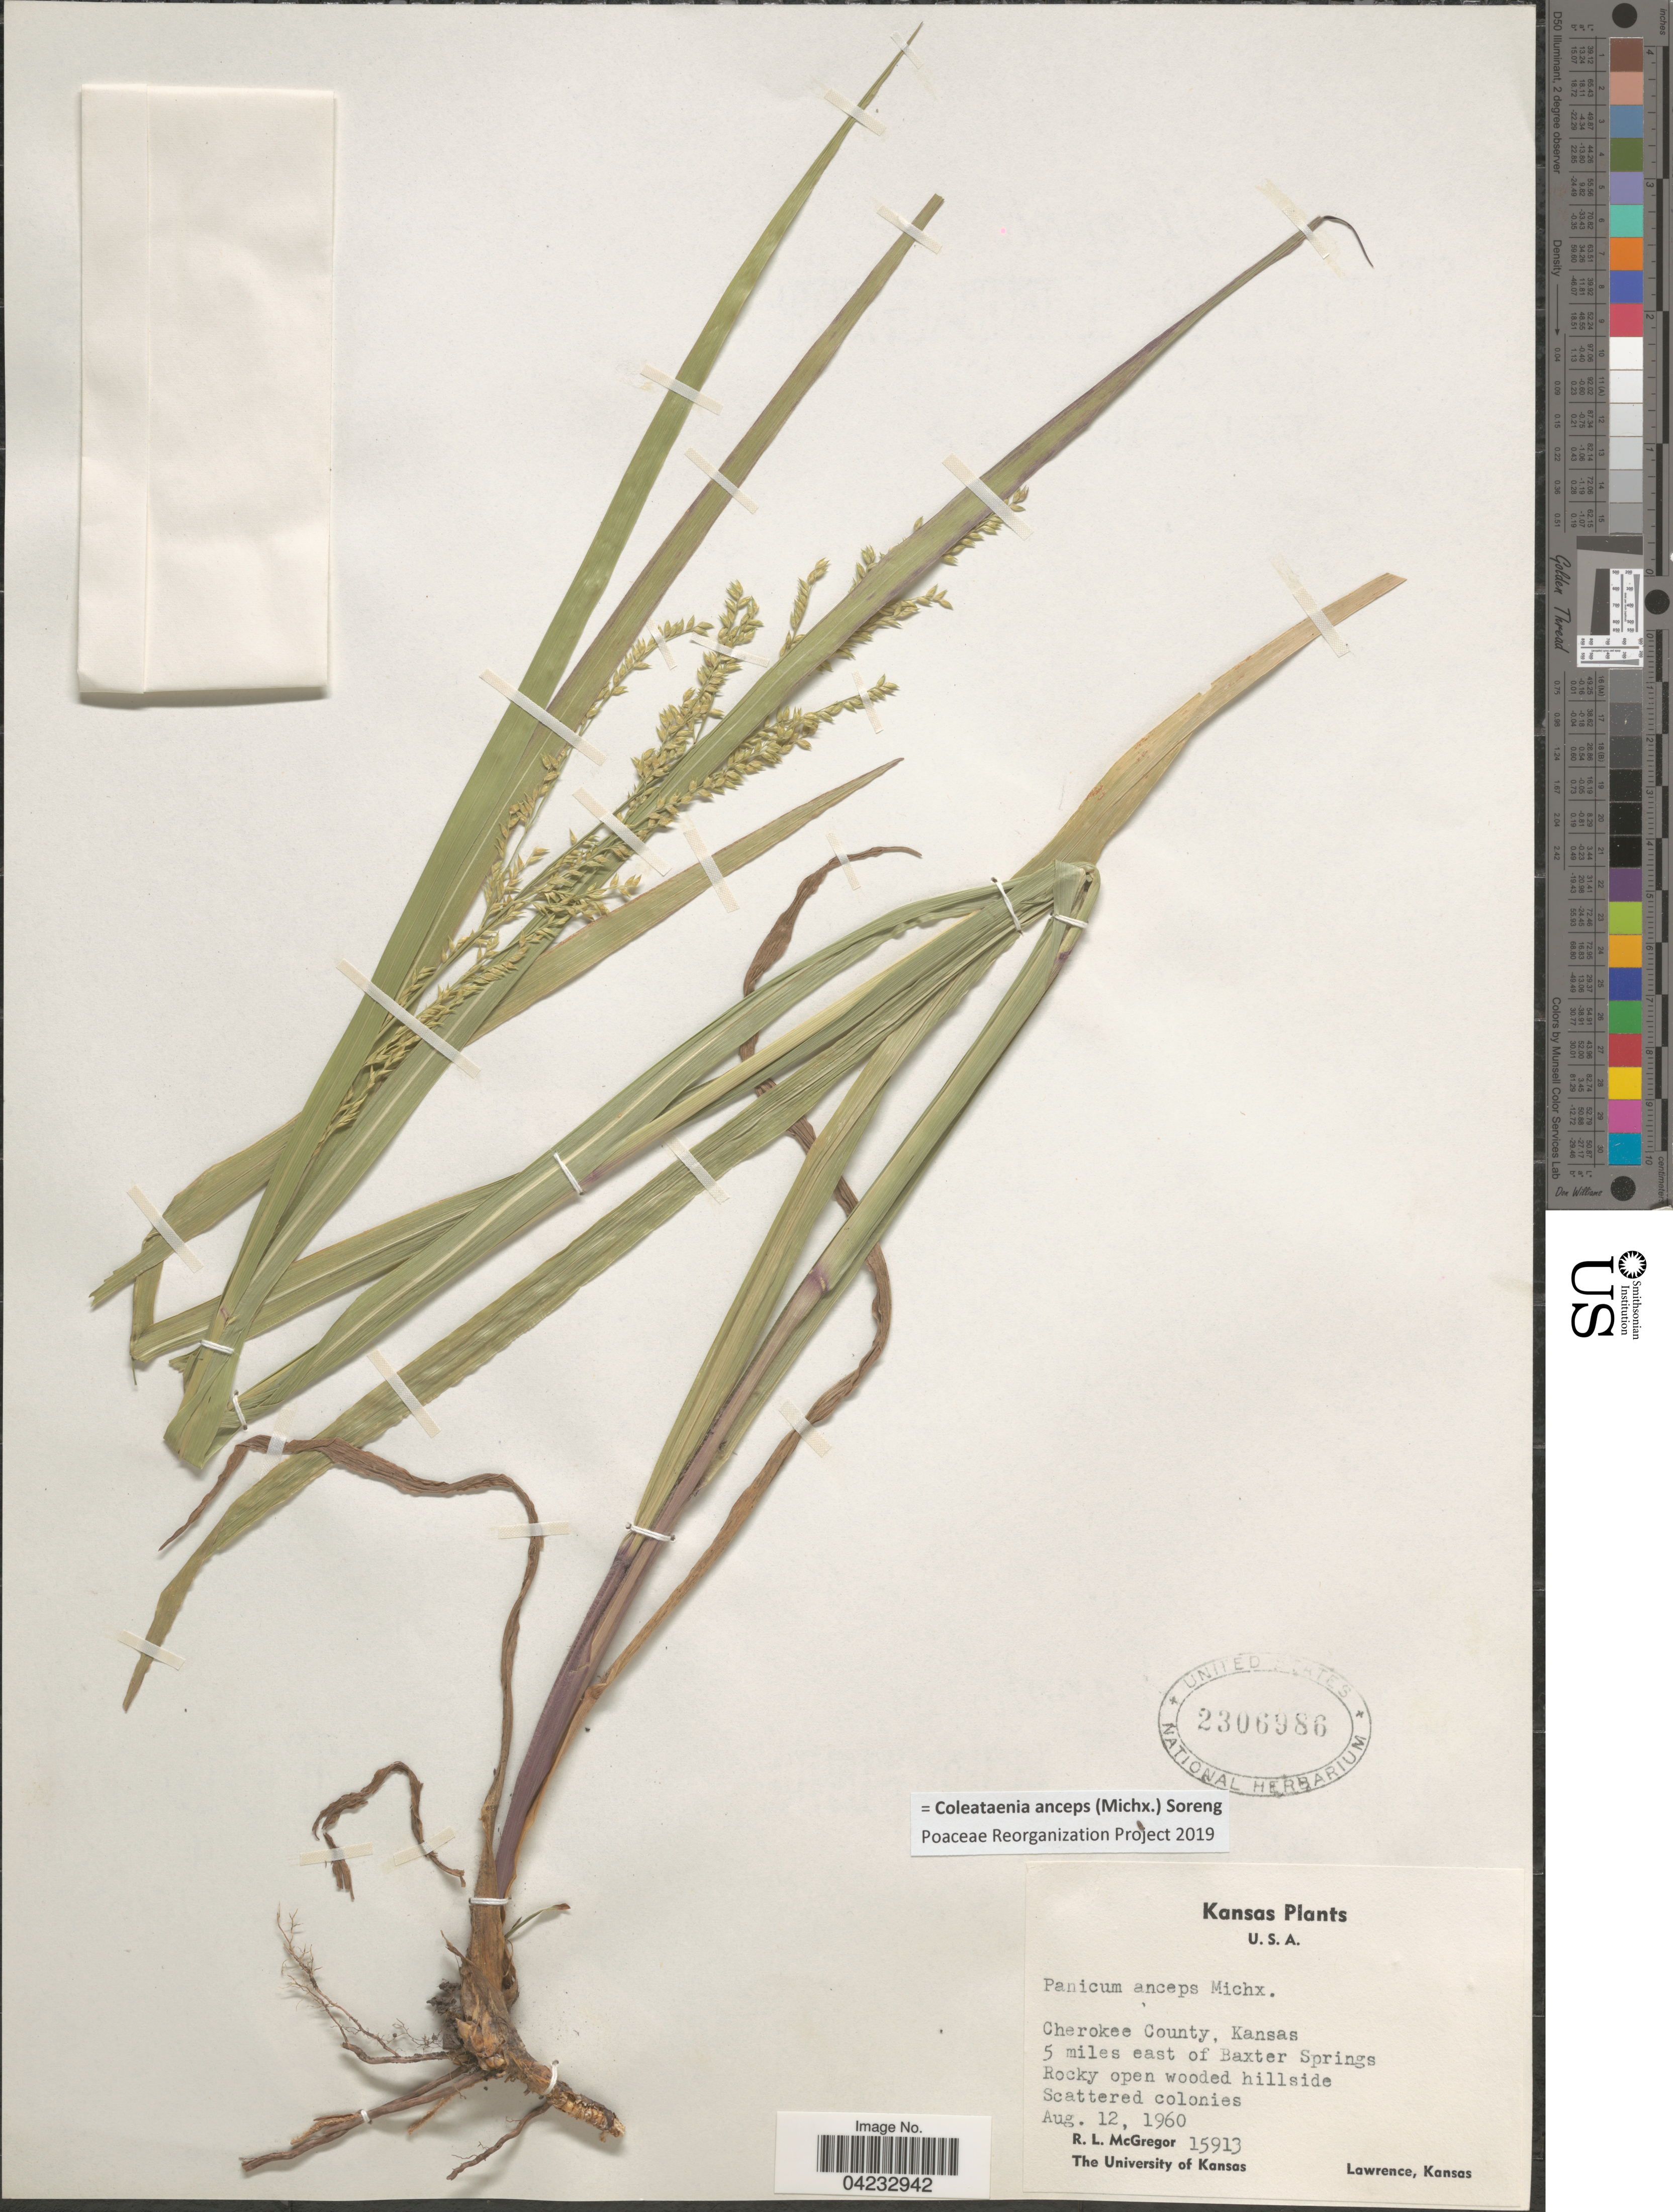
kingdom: Plantae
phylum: Tracheophyta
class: Liliopsida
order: Poales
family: Poaceae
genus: Coleataenia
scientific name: Coleataenia anceps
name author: (Michx.) Soreng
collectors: R. McGregor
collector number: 15913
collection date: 1960-08-12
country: United States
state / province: Kansas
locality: Cherokee County. 5 miles east of Baxter Springs. Rocky open wooded hillside.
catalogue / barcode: US 2306986